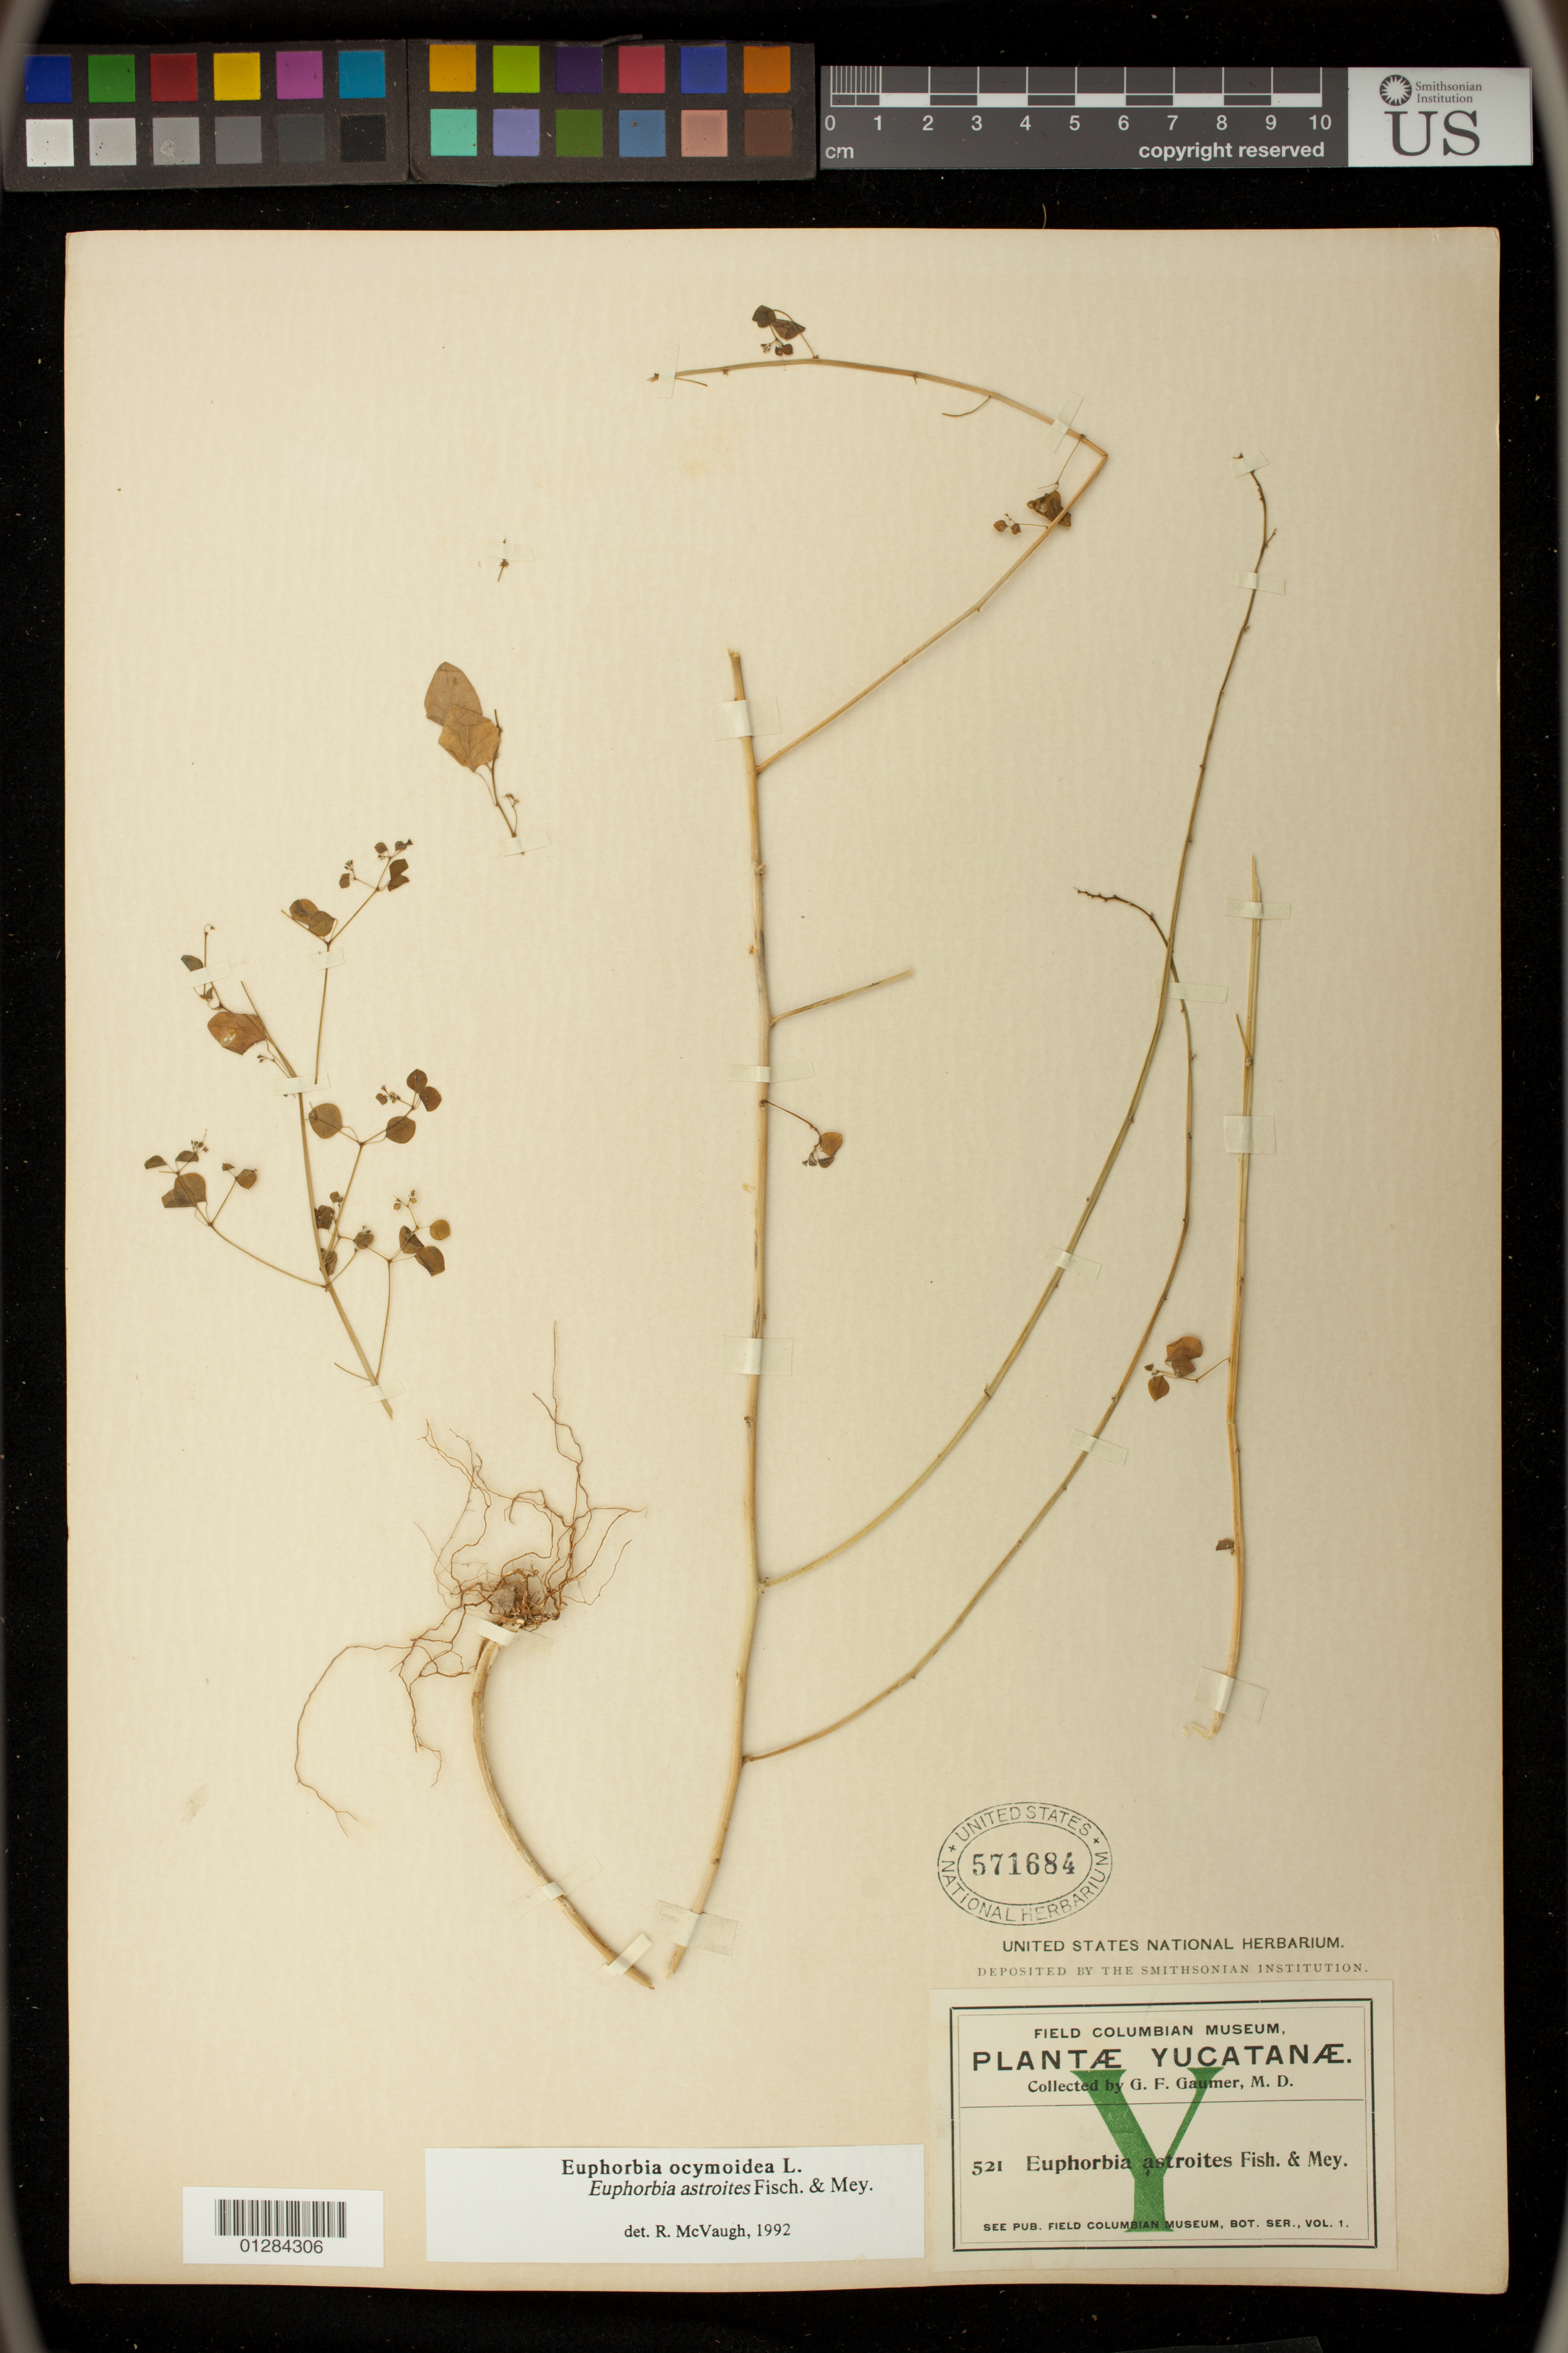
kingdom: Plantae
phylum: Tracheophyta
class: Magnoliopsida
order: Malpighiales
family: Euphorbiaceae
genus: Euphorbia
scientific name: Euphorbia ocymoidea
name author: L.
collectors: G. F. Gaumer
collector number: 521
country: Mexico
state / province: Yucatán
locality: Chichankanab.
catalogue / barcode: US 571684